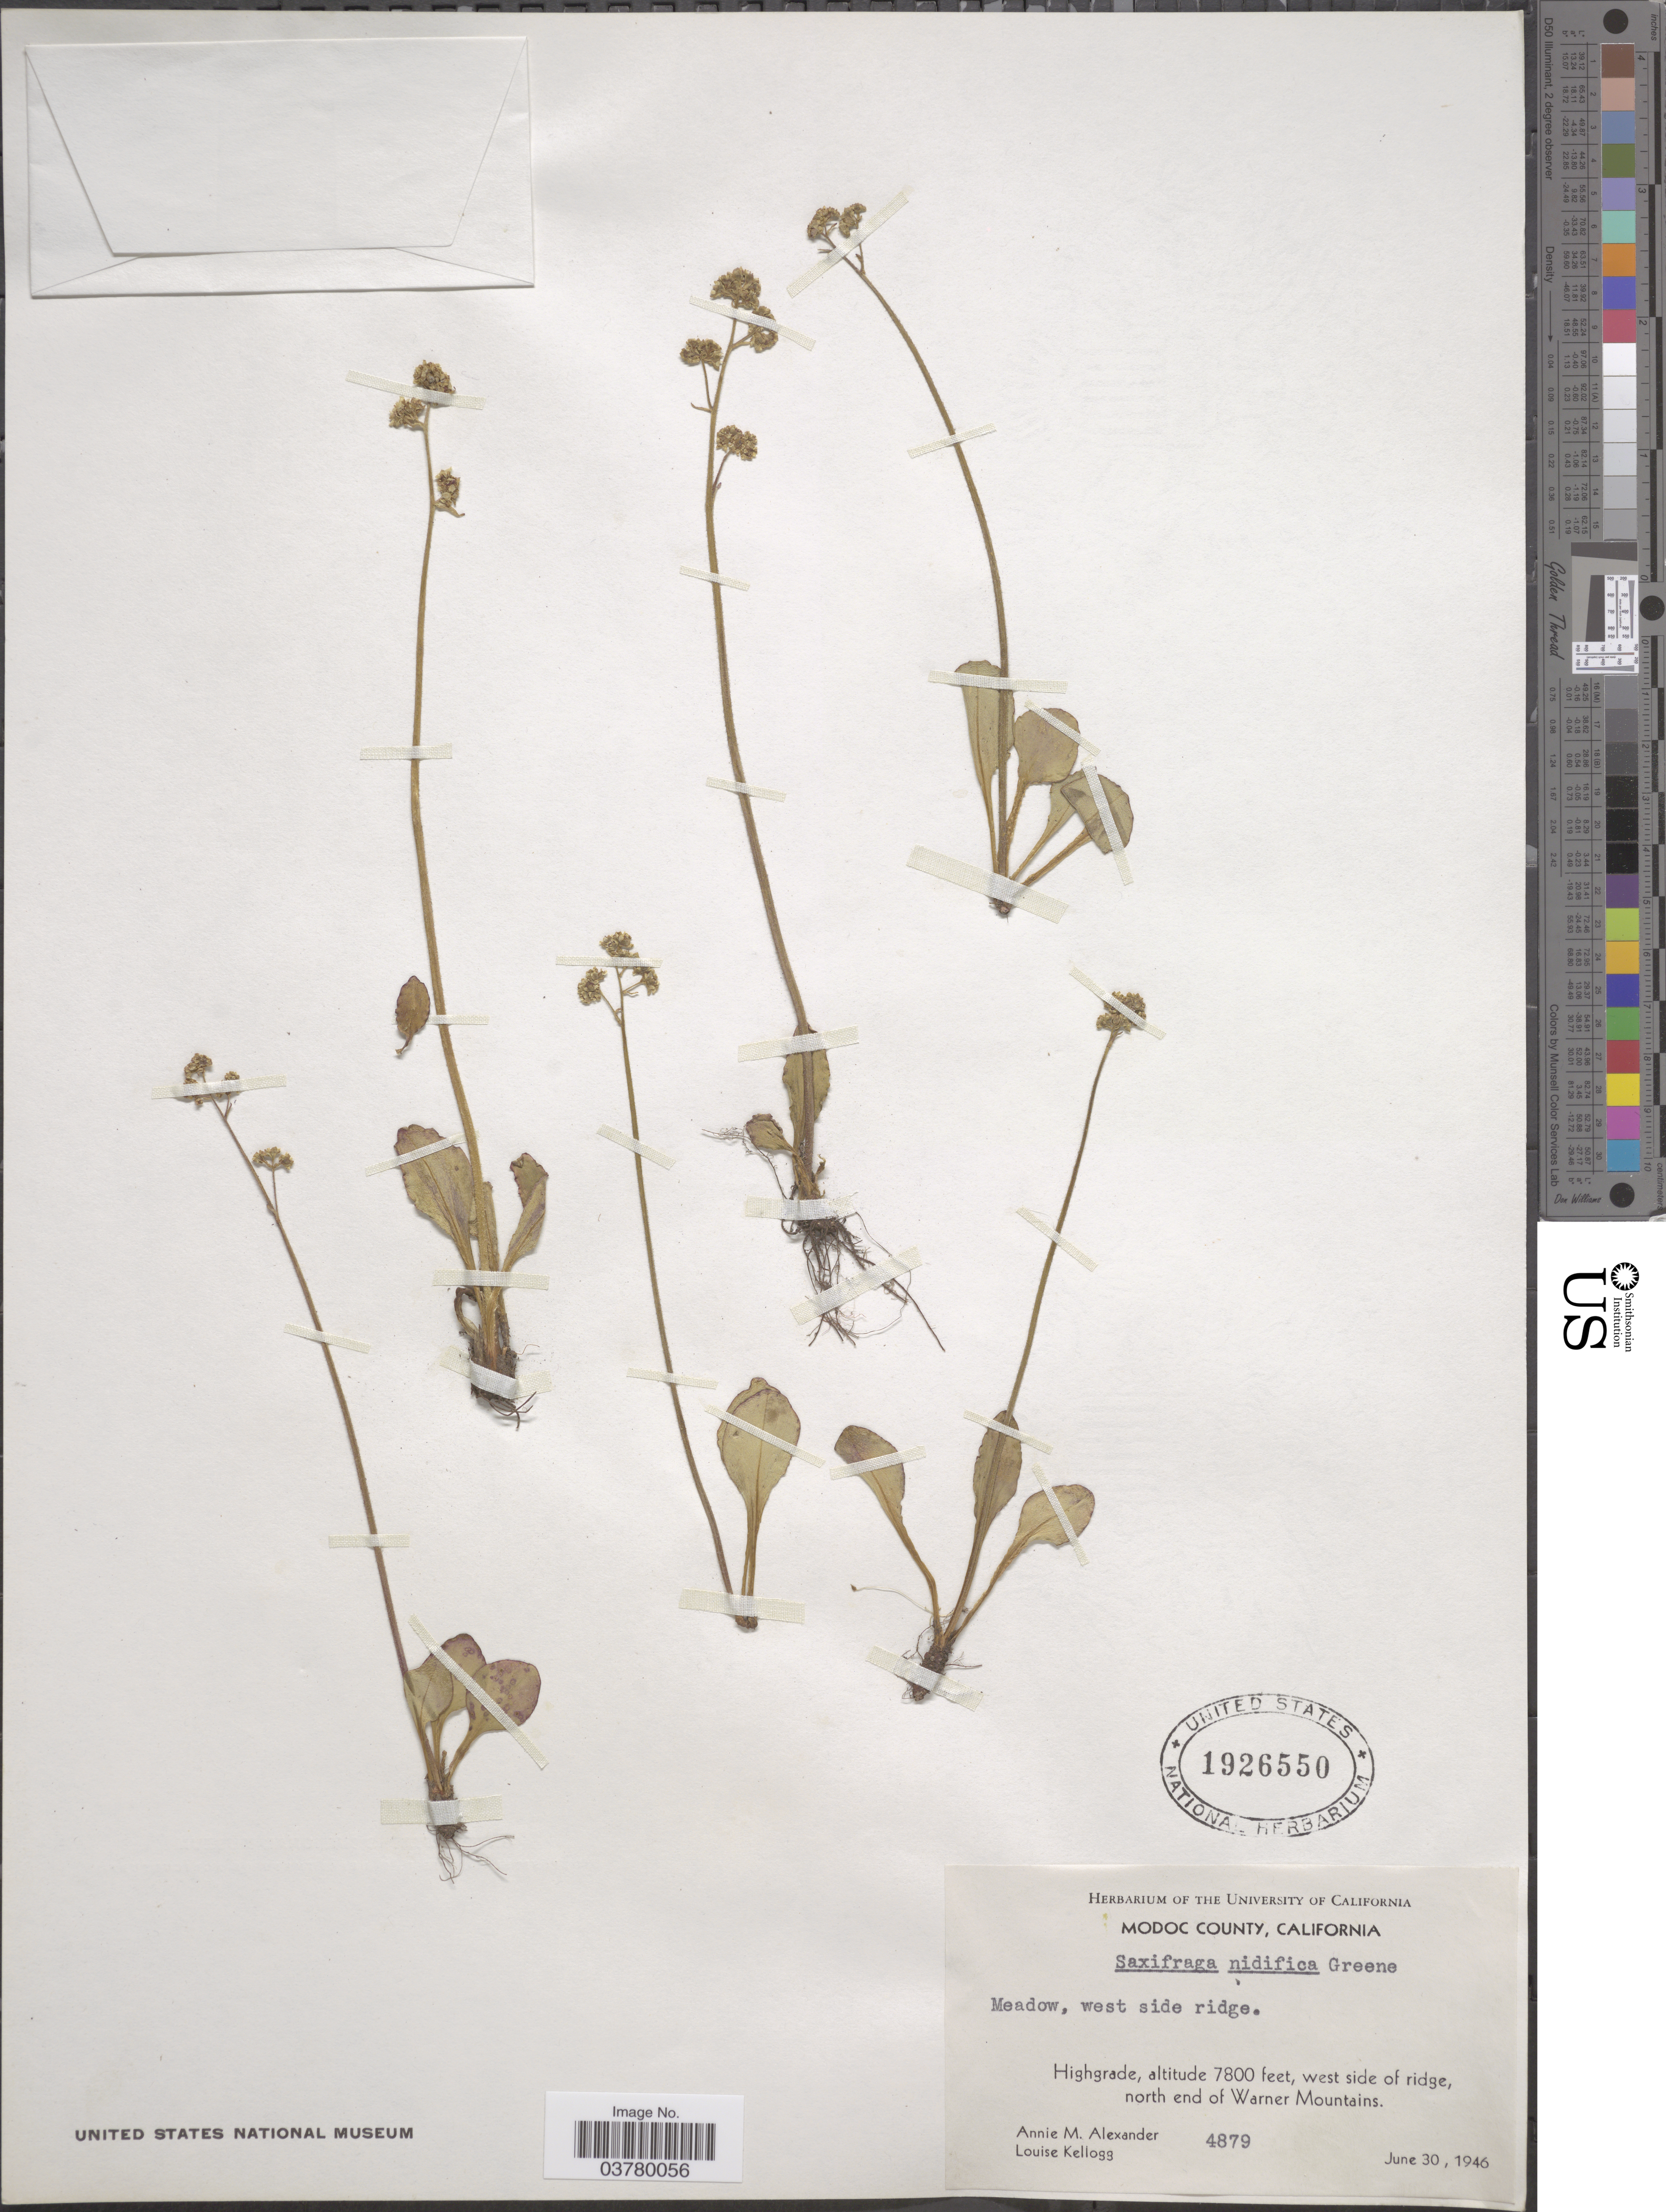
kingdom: Plantae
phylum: Tracheophyta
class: Magnoliopsida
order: Saxifragales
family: Saxifragaceae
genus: Micranthes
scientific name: Micranthes nidifica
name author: (Greene) Small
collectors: A. M. Alexander & L. Kellogg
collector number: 4879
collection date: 1946-06-30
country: United States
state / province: California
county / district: Modoc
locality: Modoc County. Meadow, west side ridge. Highgrade, west side of ridge, north end of Warner Mountains.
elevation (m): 2377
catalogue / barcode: US 1926550